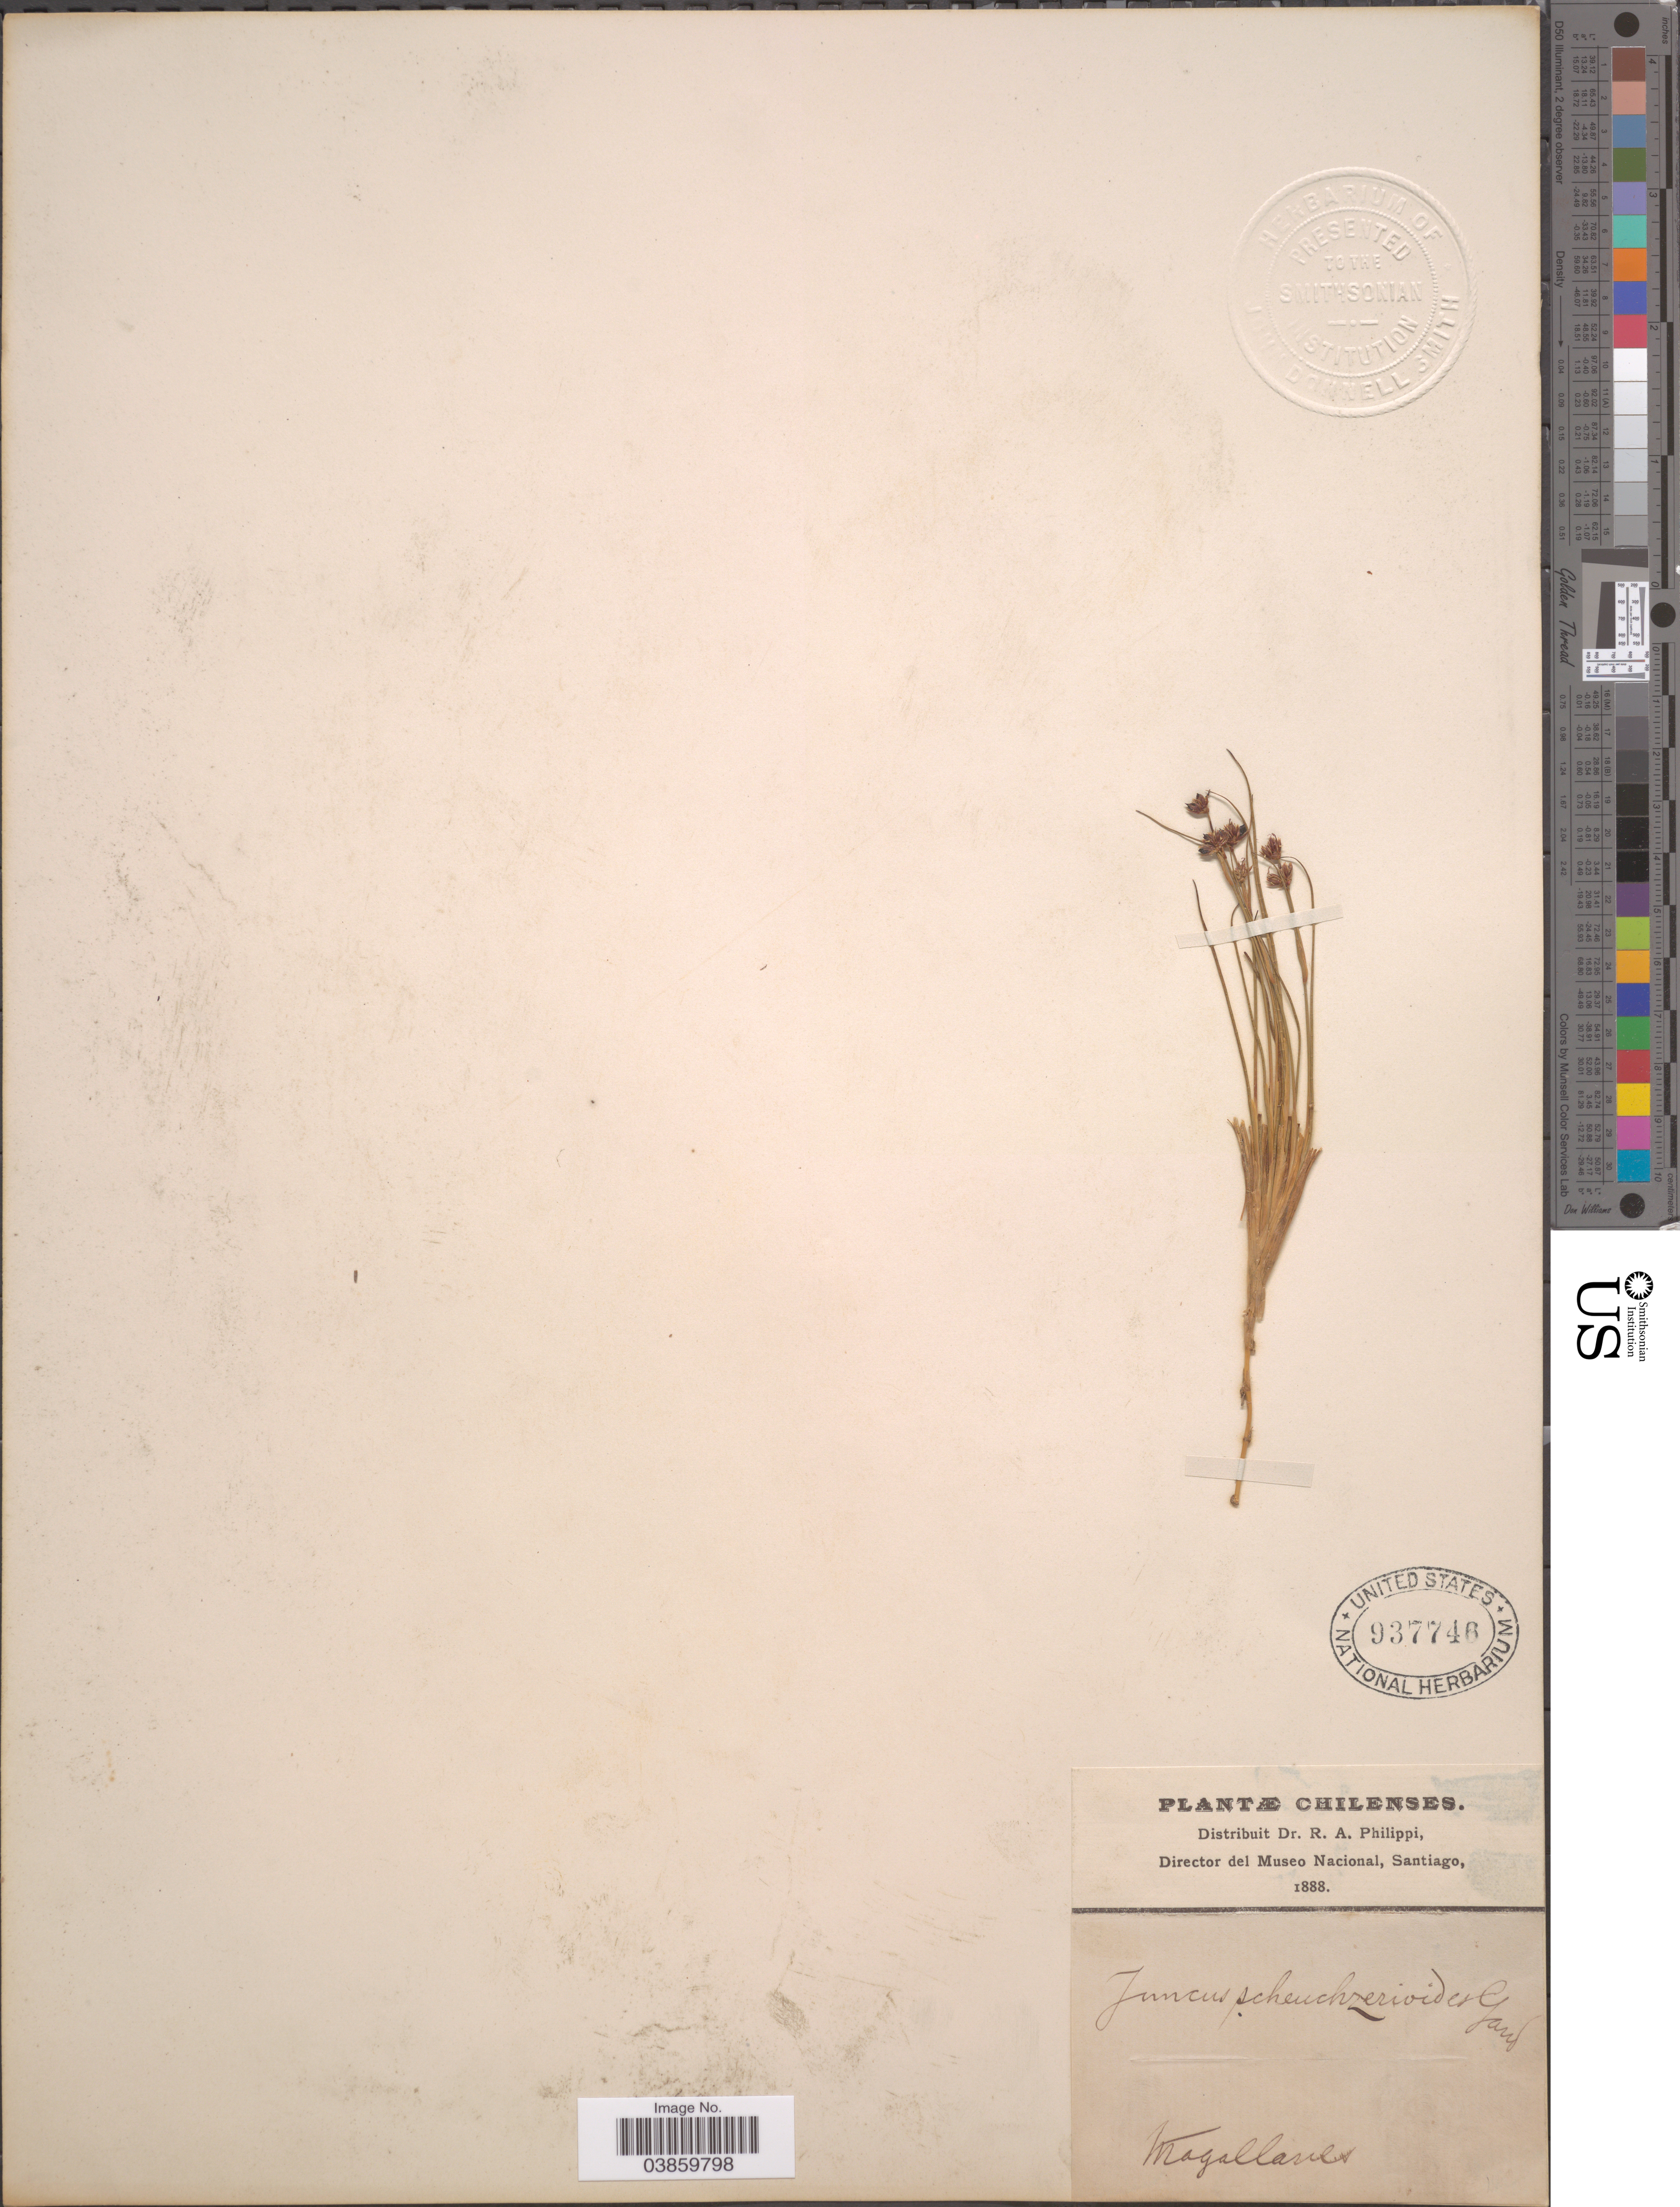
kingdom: Plantae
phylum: Tracheophyta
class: Liliopsida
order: Poales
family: Juncaceae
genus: Juncus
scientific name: Juncus scheuchzerioides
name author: Gaudich.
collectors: ex. herb. R.A. Philippi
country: Chile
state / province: Magallanes y de la Antártica Chilena (XII)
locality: Magallanes.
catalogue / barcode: US 937746